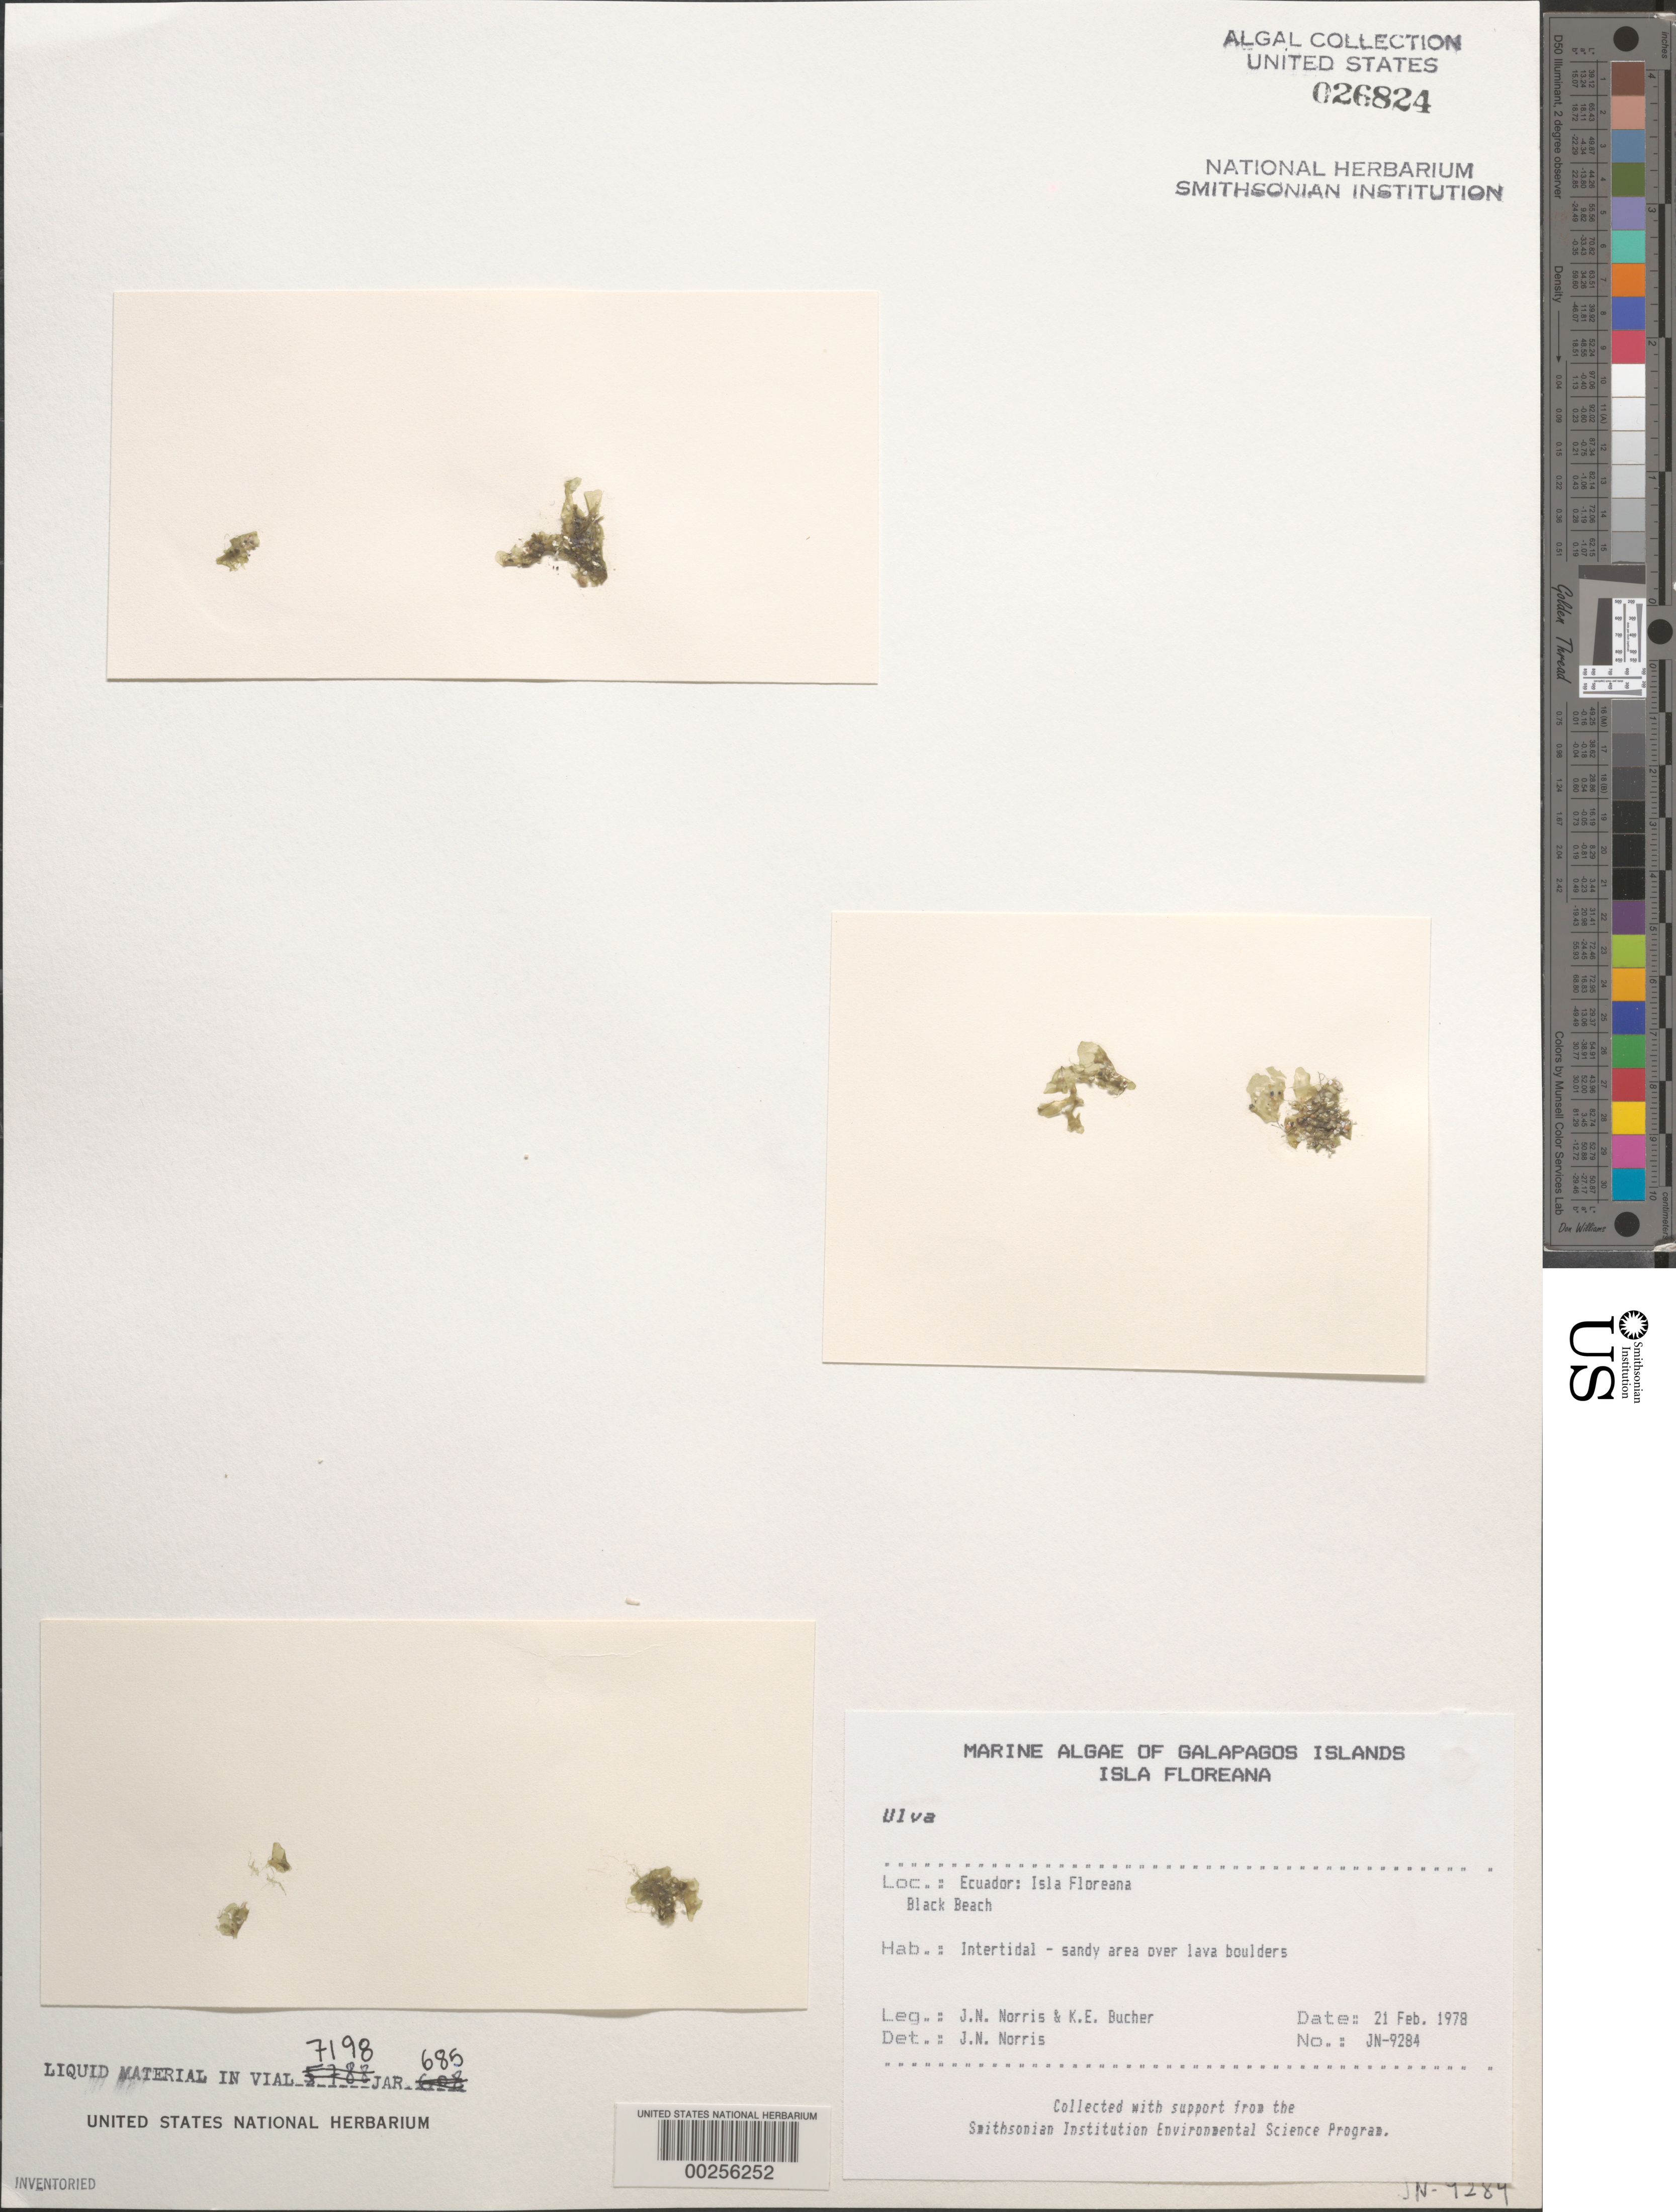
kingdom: Plantae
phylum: Chlorophyta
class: Ulvophyceae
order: Ulvales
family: Ulvaceae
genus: Ulva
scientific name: Ulva sp.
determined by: Norris, James N.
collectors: J. N. Norris & K. E. Bucher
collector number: JN-9284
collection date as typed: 21 Feb 1978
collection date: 1978-02-21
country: Ecuador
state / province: Colón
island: Floreana [Charles, Santa Maria]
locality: Black Beach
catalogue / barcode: US 26824